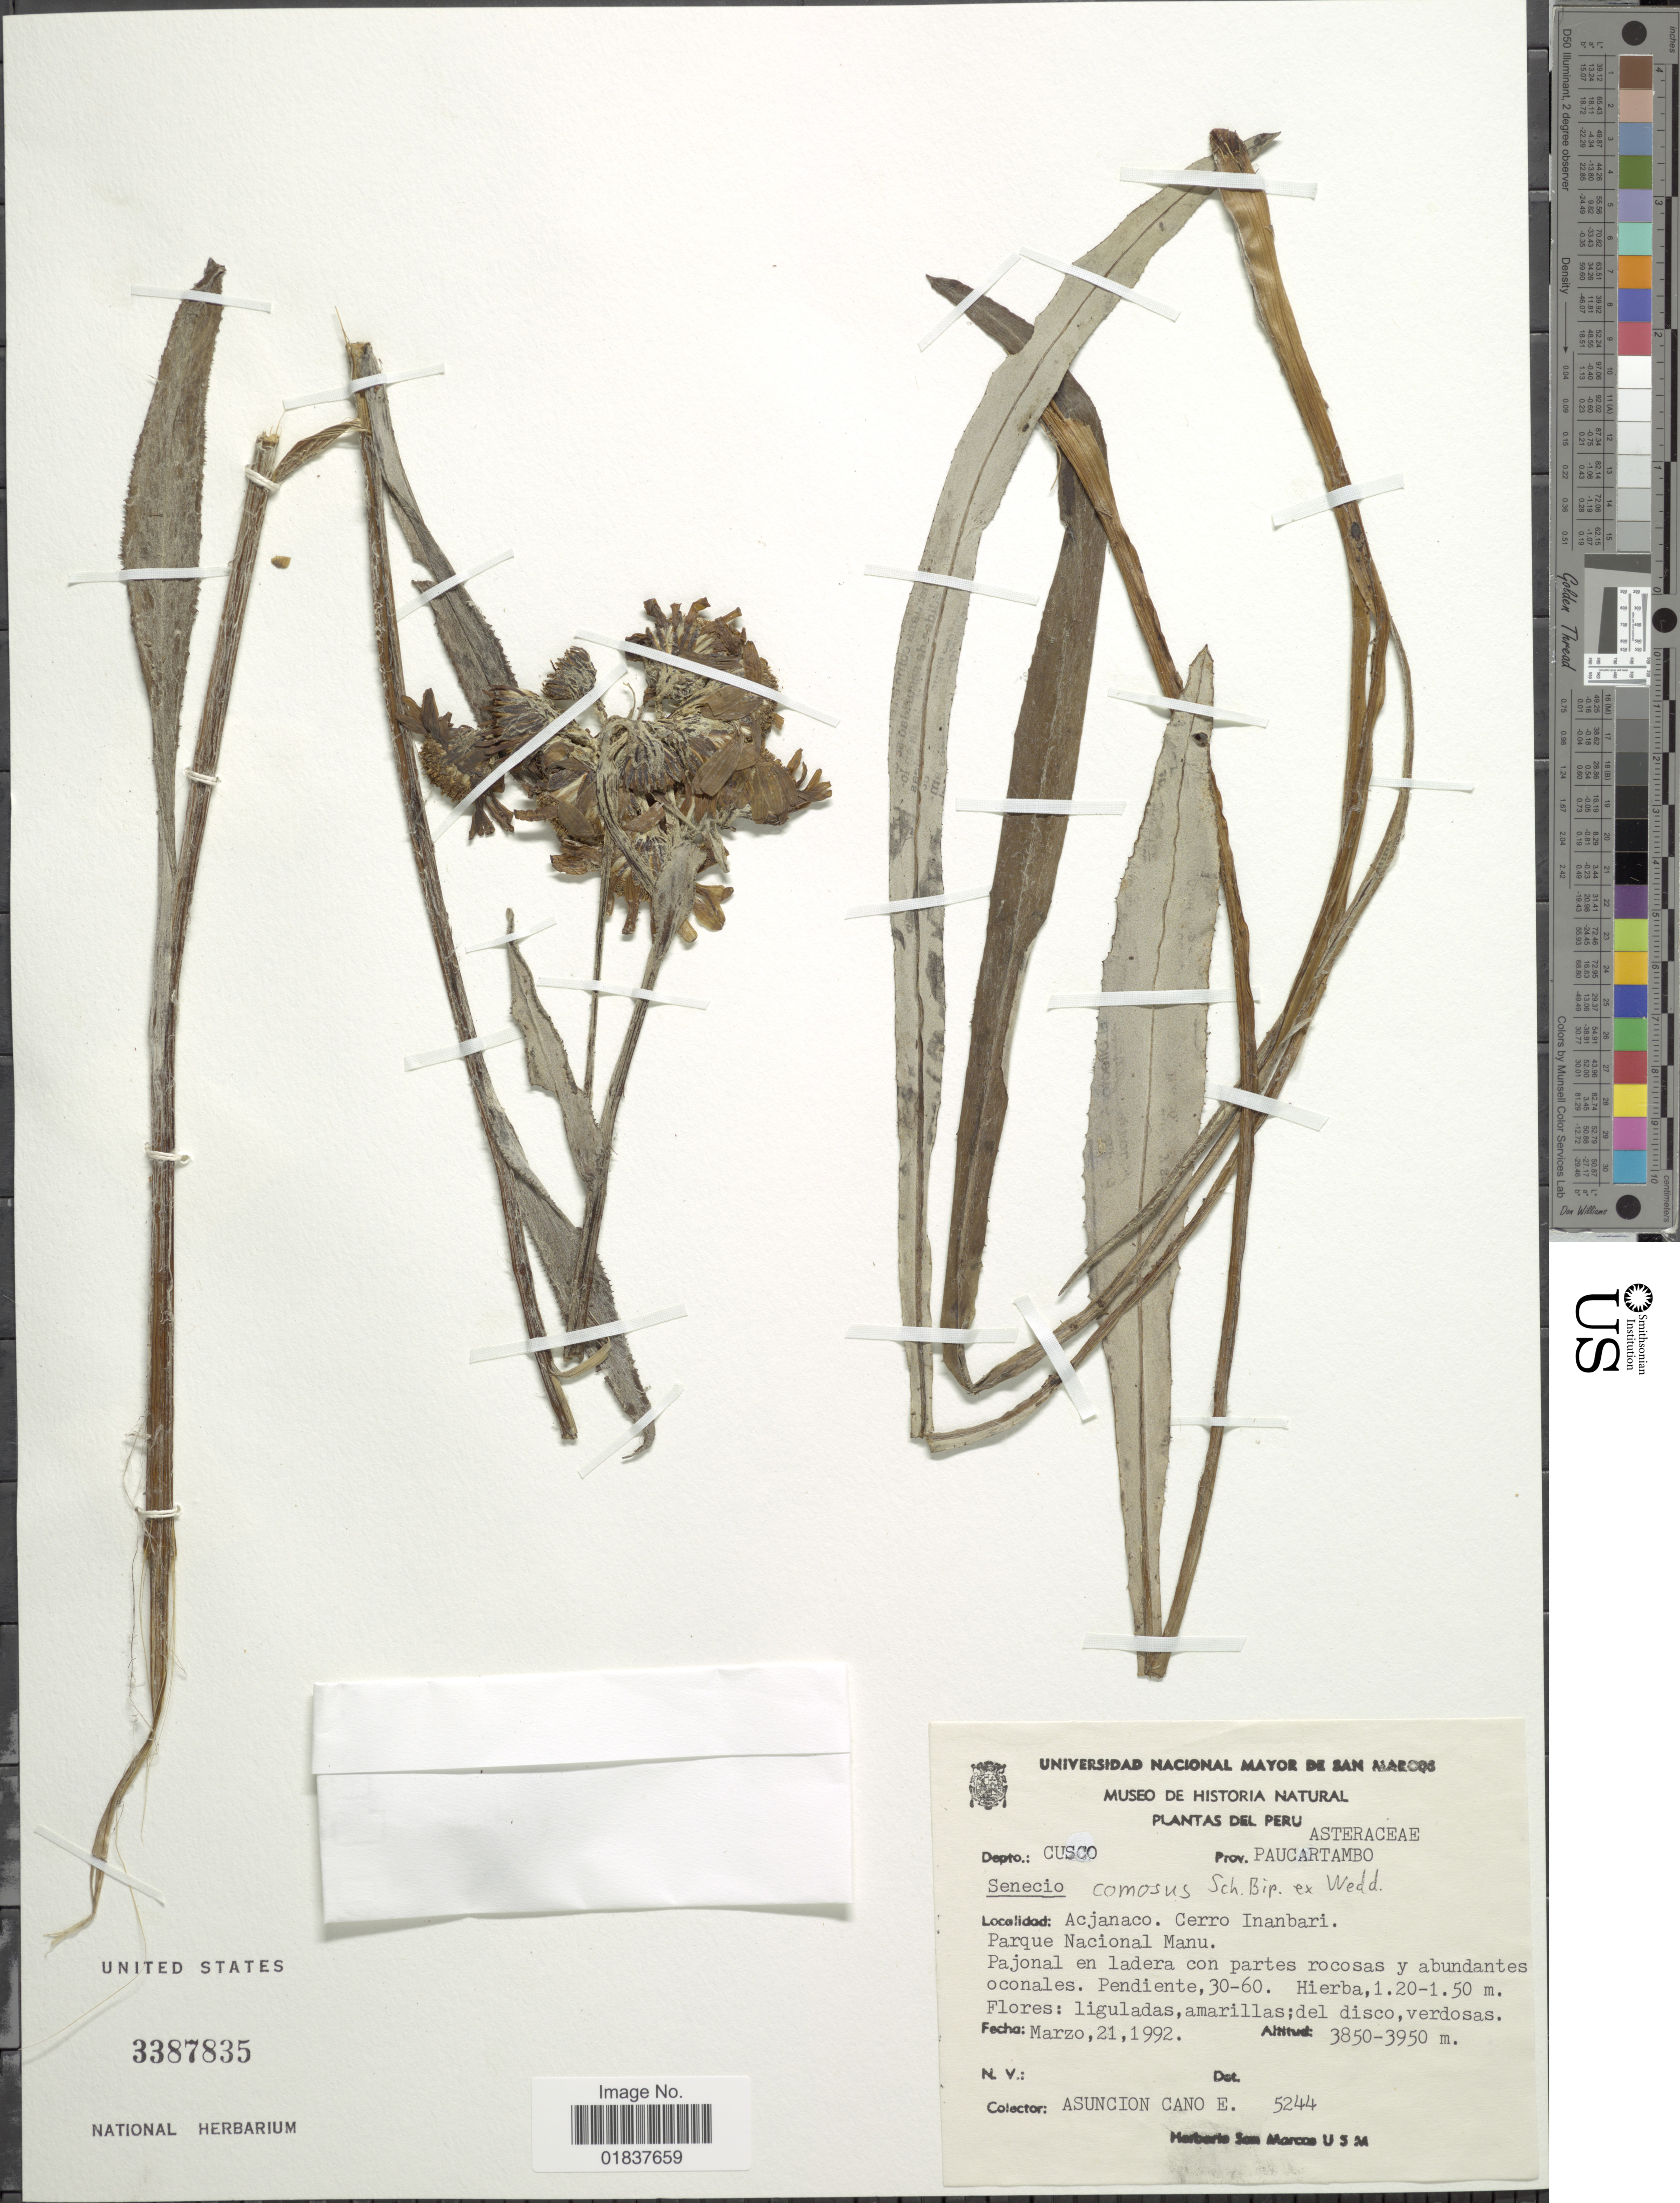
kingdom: Plantae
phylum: Tracheophyta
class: Magnoliopsida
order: Asterales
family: Asteraceae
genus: Senecio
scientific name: Senecio comosus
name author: Sch. Bip.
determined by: Salomon, Luciana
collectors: A. Cano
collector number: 5244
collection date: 1992-03-21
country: Peru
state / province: Cusco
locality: Prov. Paucartambo, Acjanaco, Cerro Inanbari, Parque Nacional Manu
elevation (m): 3850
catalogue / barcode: US 3387835